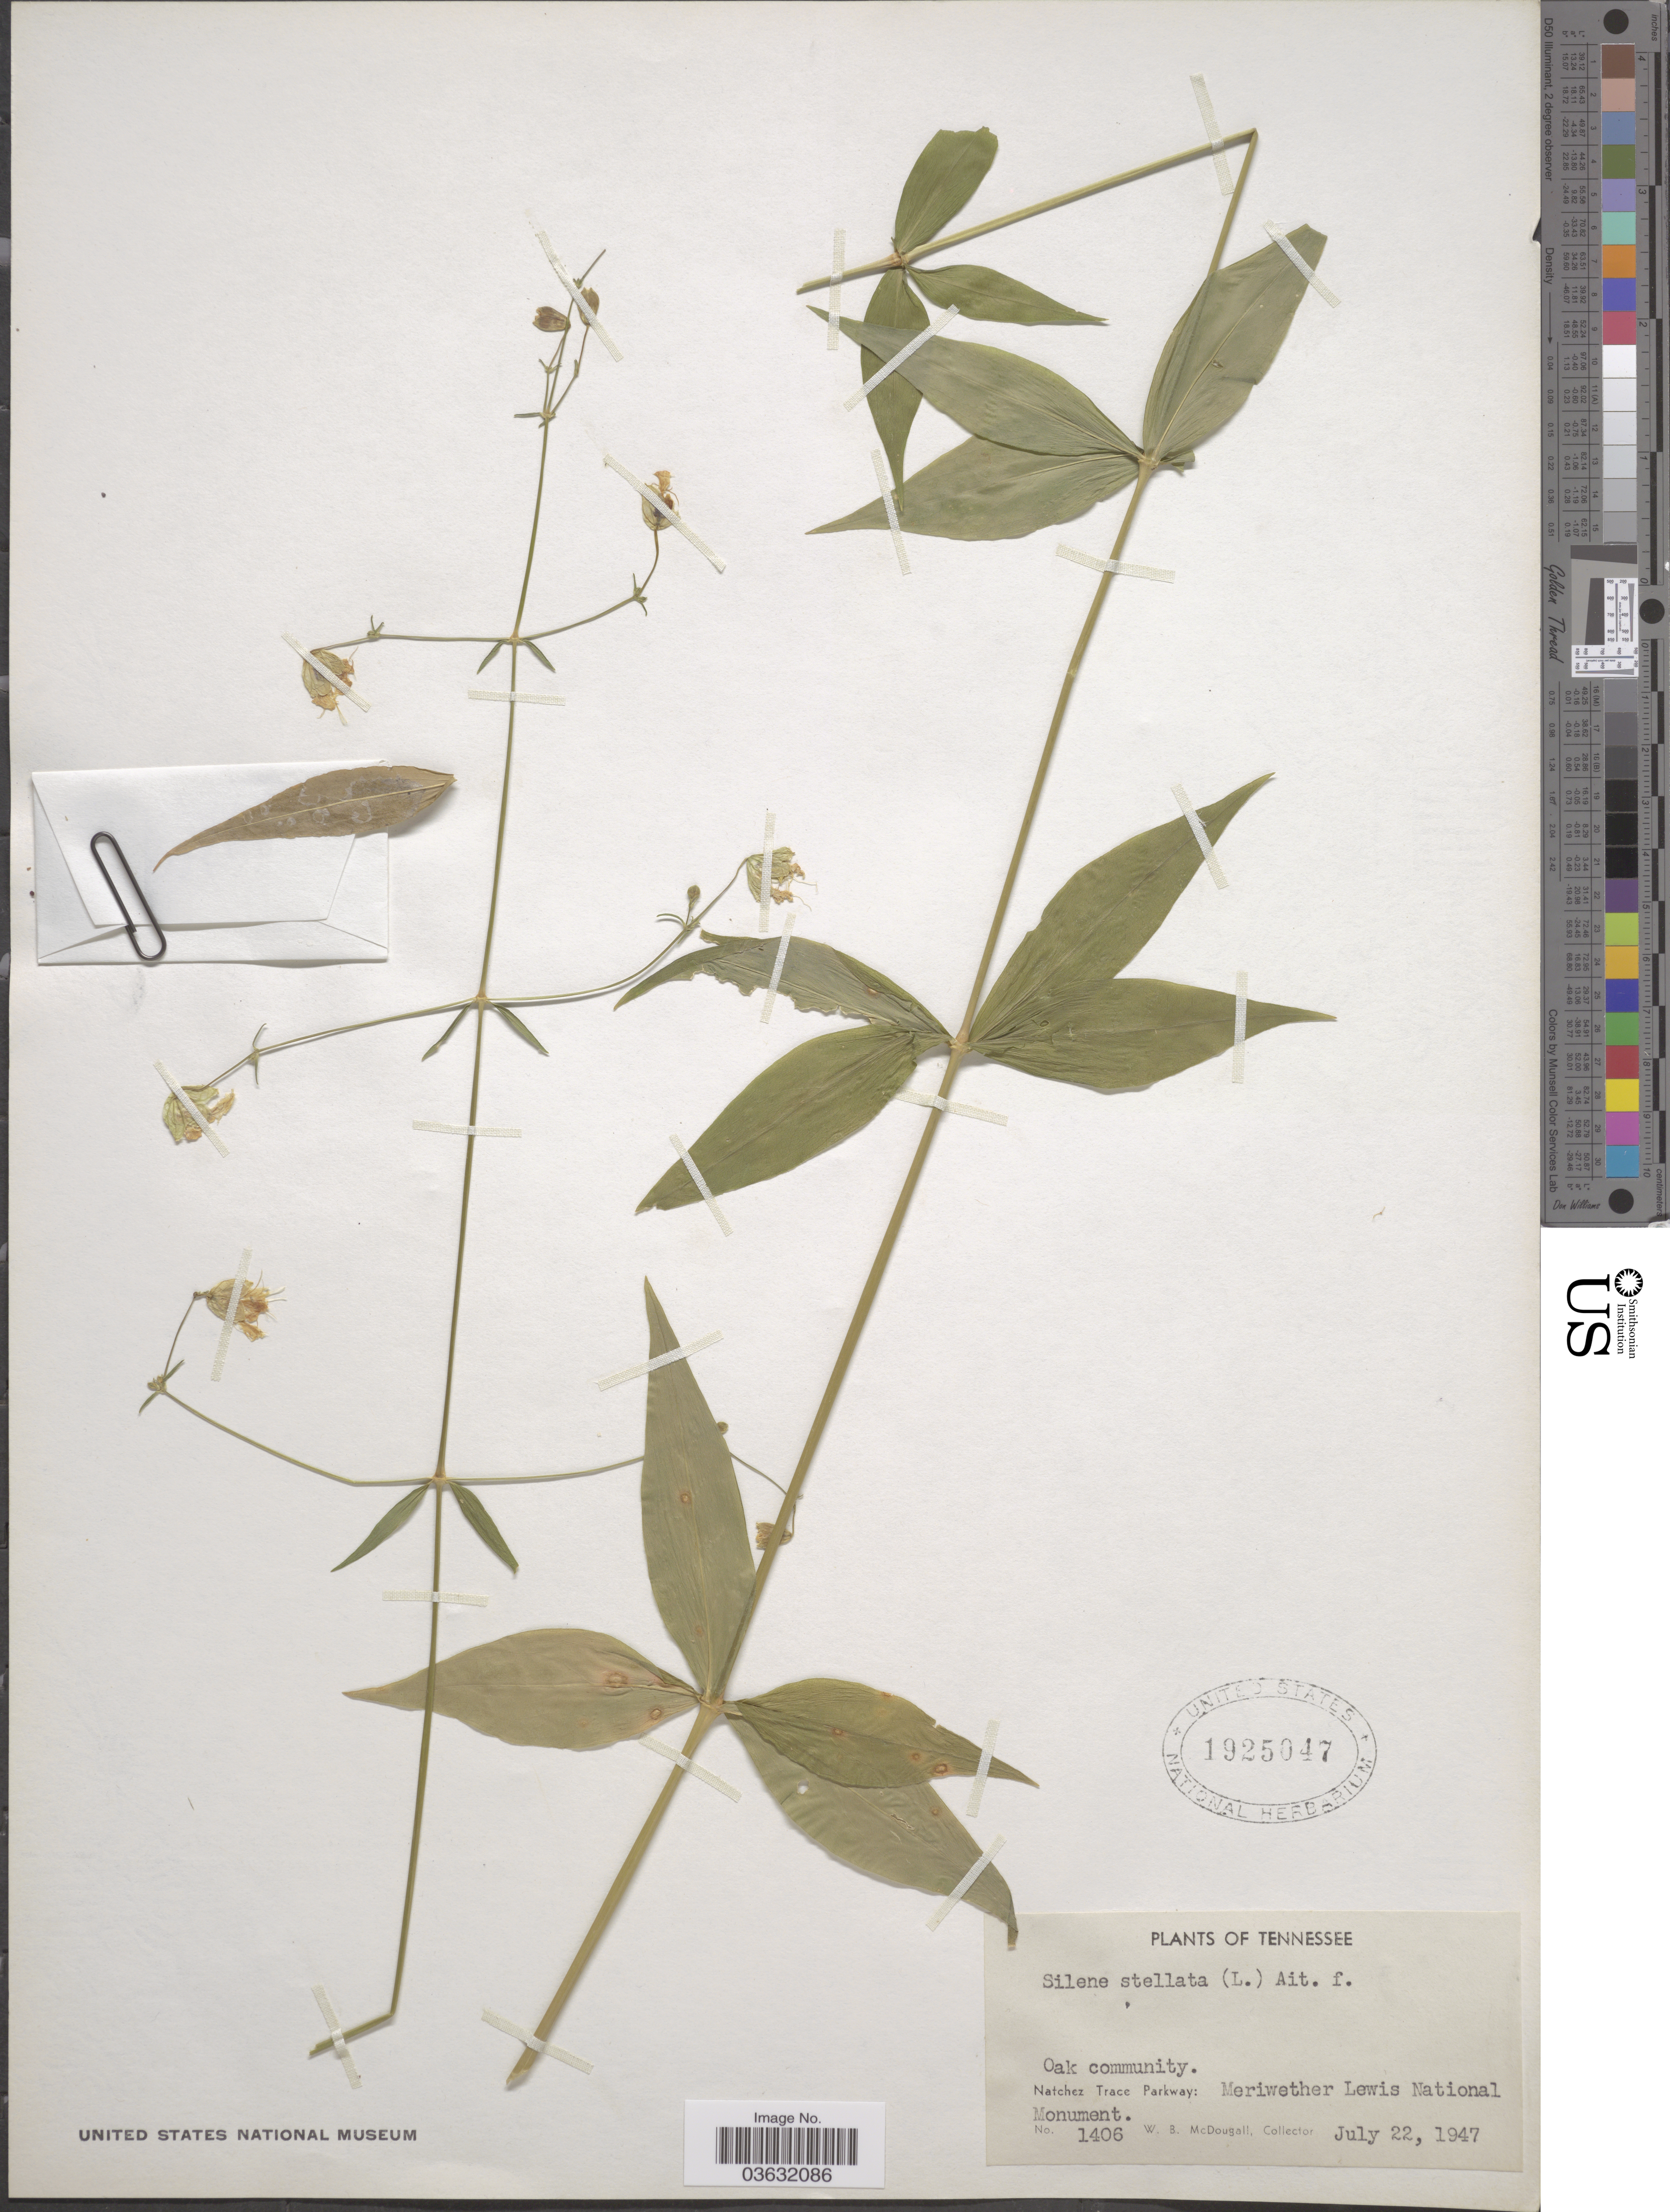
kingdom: Plantae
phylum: Tracheophyta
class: Magnoliopsida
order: Caryophyllales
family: Caryophyllaceae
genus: Silene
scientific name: Silene stellata var. stellata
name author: (L.) Coyte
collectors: W. B. McDougall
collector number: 1406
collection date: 1947-07-22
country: United States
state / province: Tennessee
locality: Oak community. Natchez Trace Parkway: Meriwether Lewis National Monument.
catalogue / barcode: US 1925047